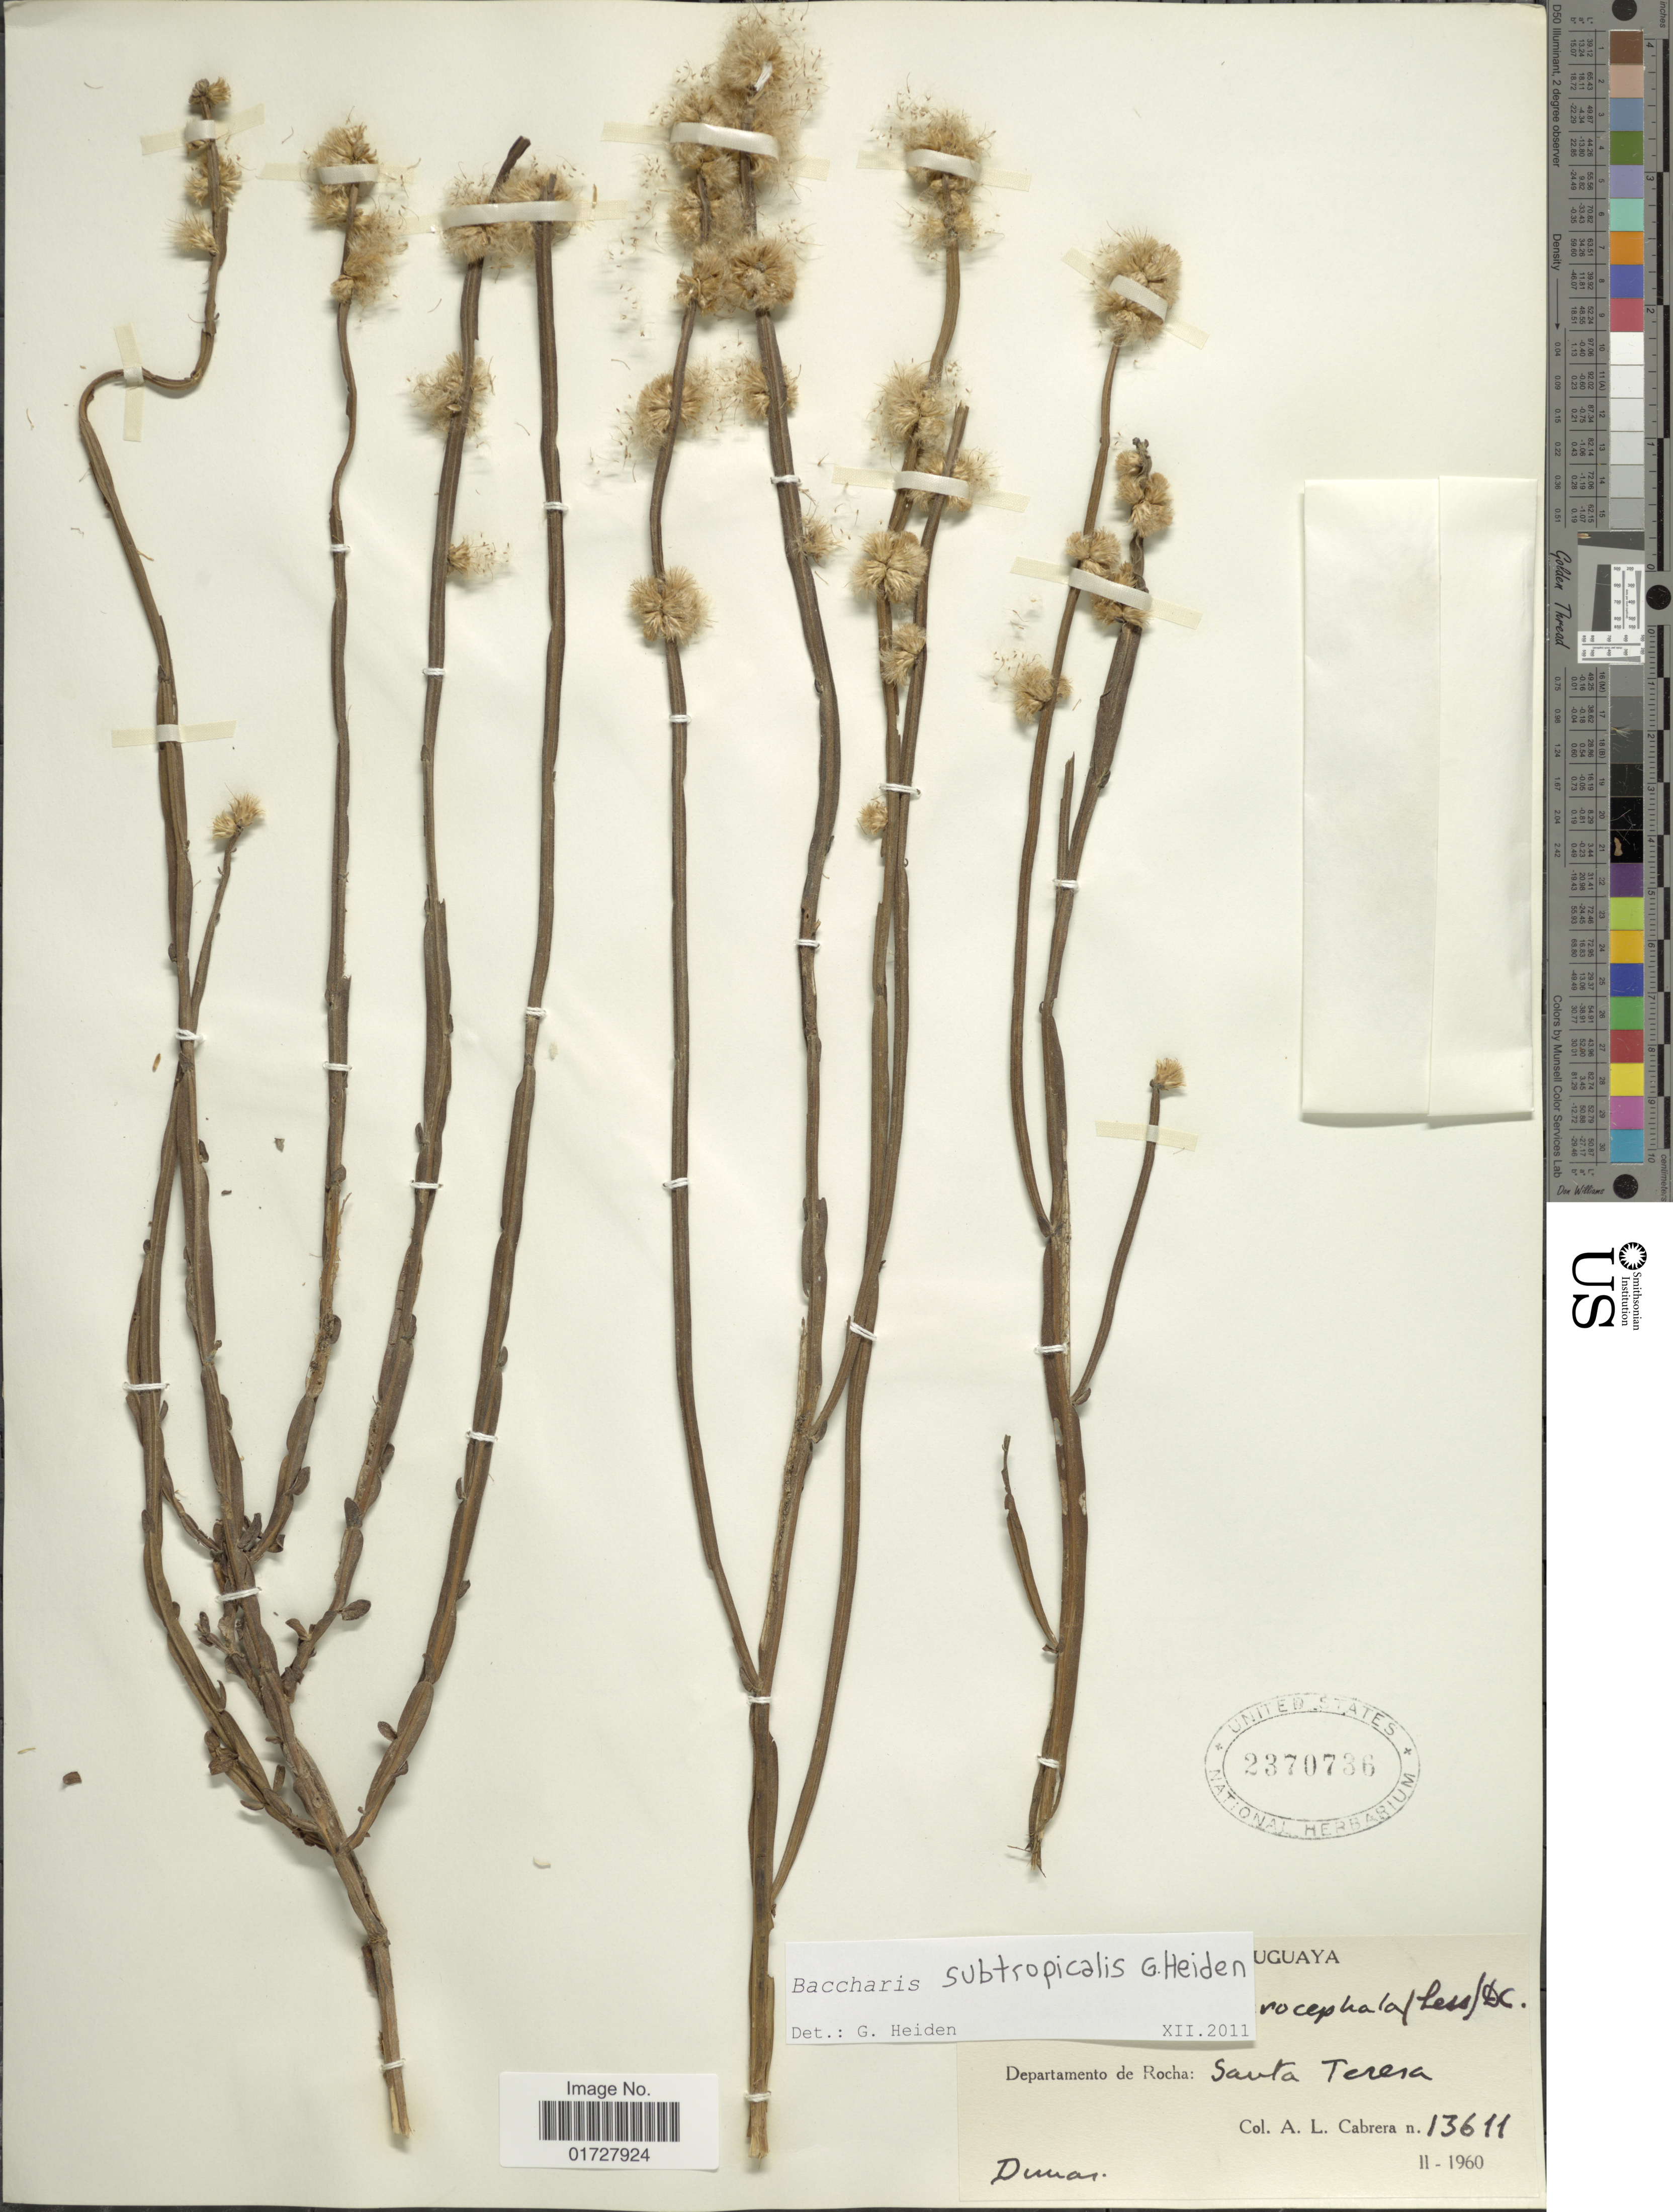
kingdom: Plantae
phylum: Tracheophyta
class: Magnoliopsida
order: Asterales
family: Asteraceae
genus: Baccharis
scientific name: Baccharis subtropicalis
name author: G. Heiden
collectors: A. L. Cabrera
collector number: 13611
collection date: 1960-02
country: Uruguay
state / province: Rocha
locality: Santa Teresa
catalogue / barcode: US 2370736